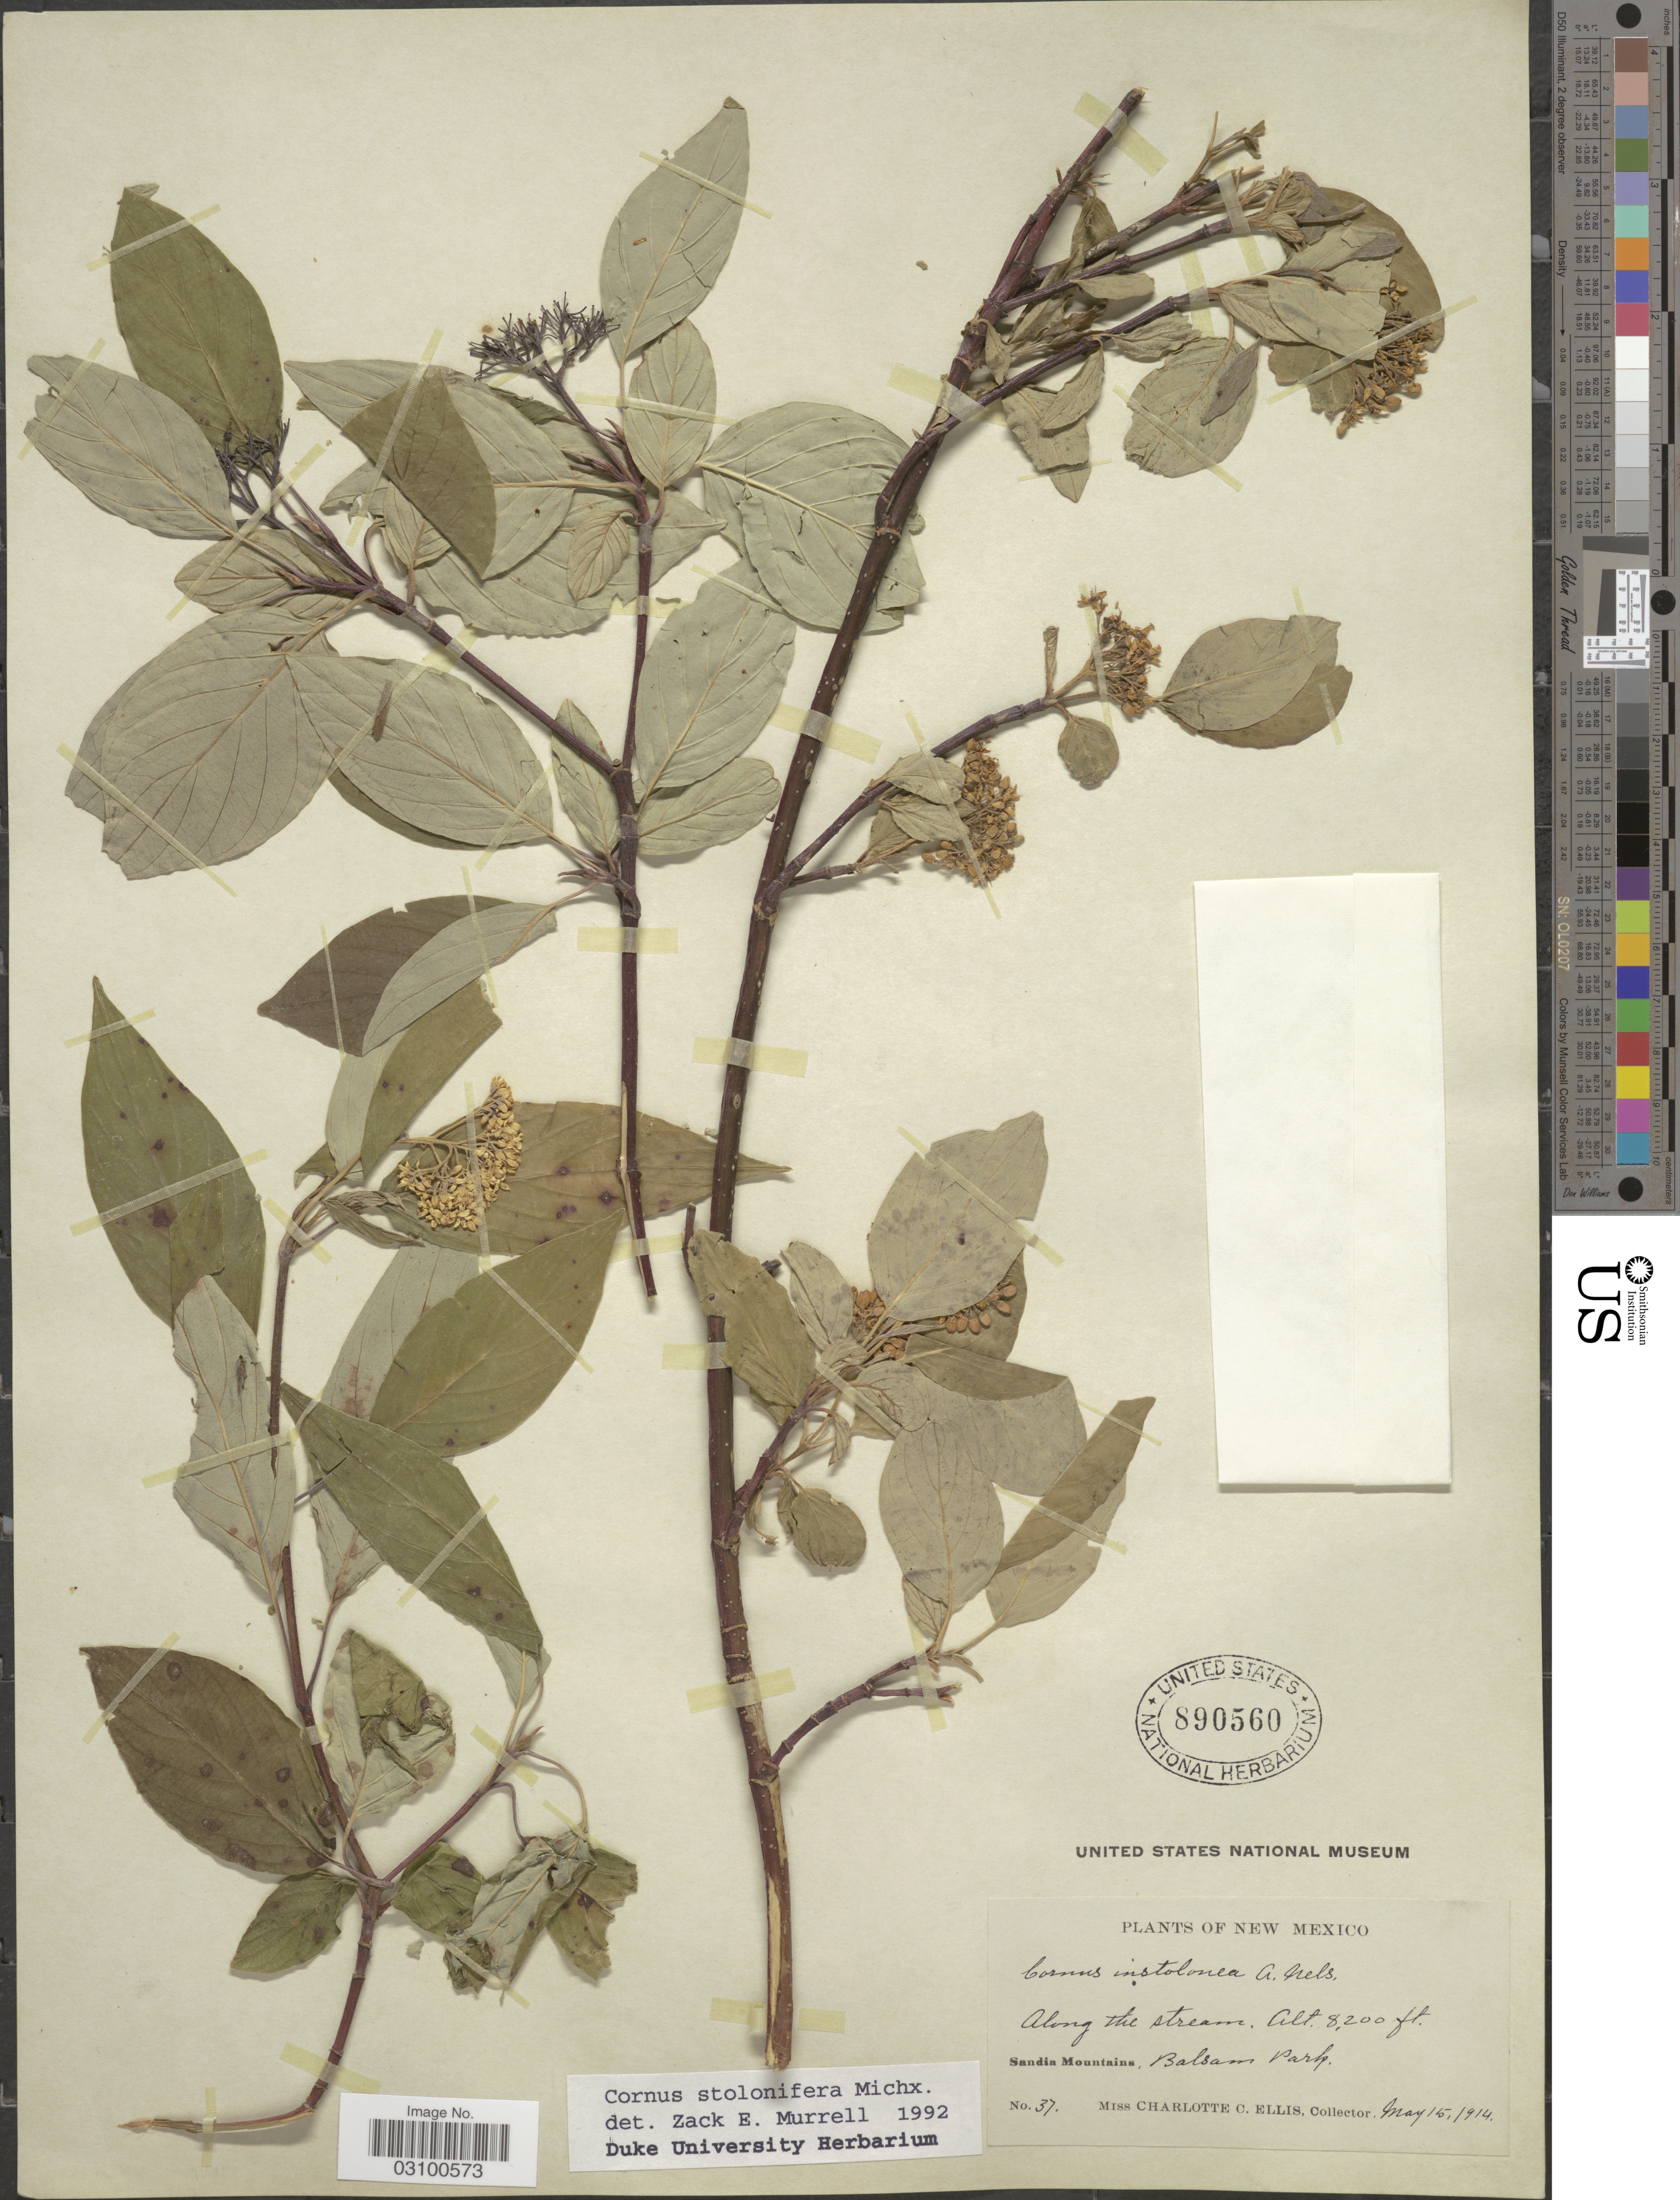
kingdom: Plantae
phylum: Tracheophyta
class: Magnoliopsida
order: Cornales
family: Cornaceae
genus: Cornus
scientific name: Cornus sericea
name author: L.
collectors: C. C. Ellis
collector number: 37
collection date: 1914-05-15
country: United States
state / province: New Mexico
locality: Along the stream. Sandia Mountains, Balsam Park.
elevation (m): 2499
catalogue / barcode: US 890560